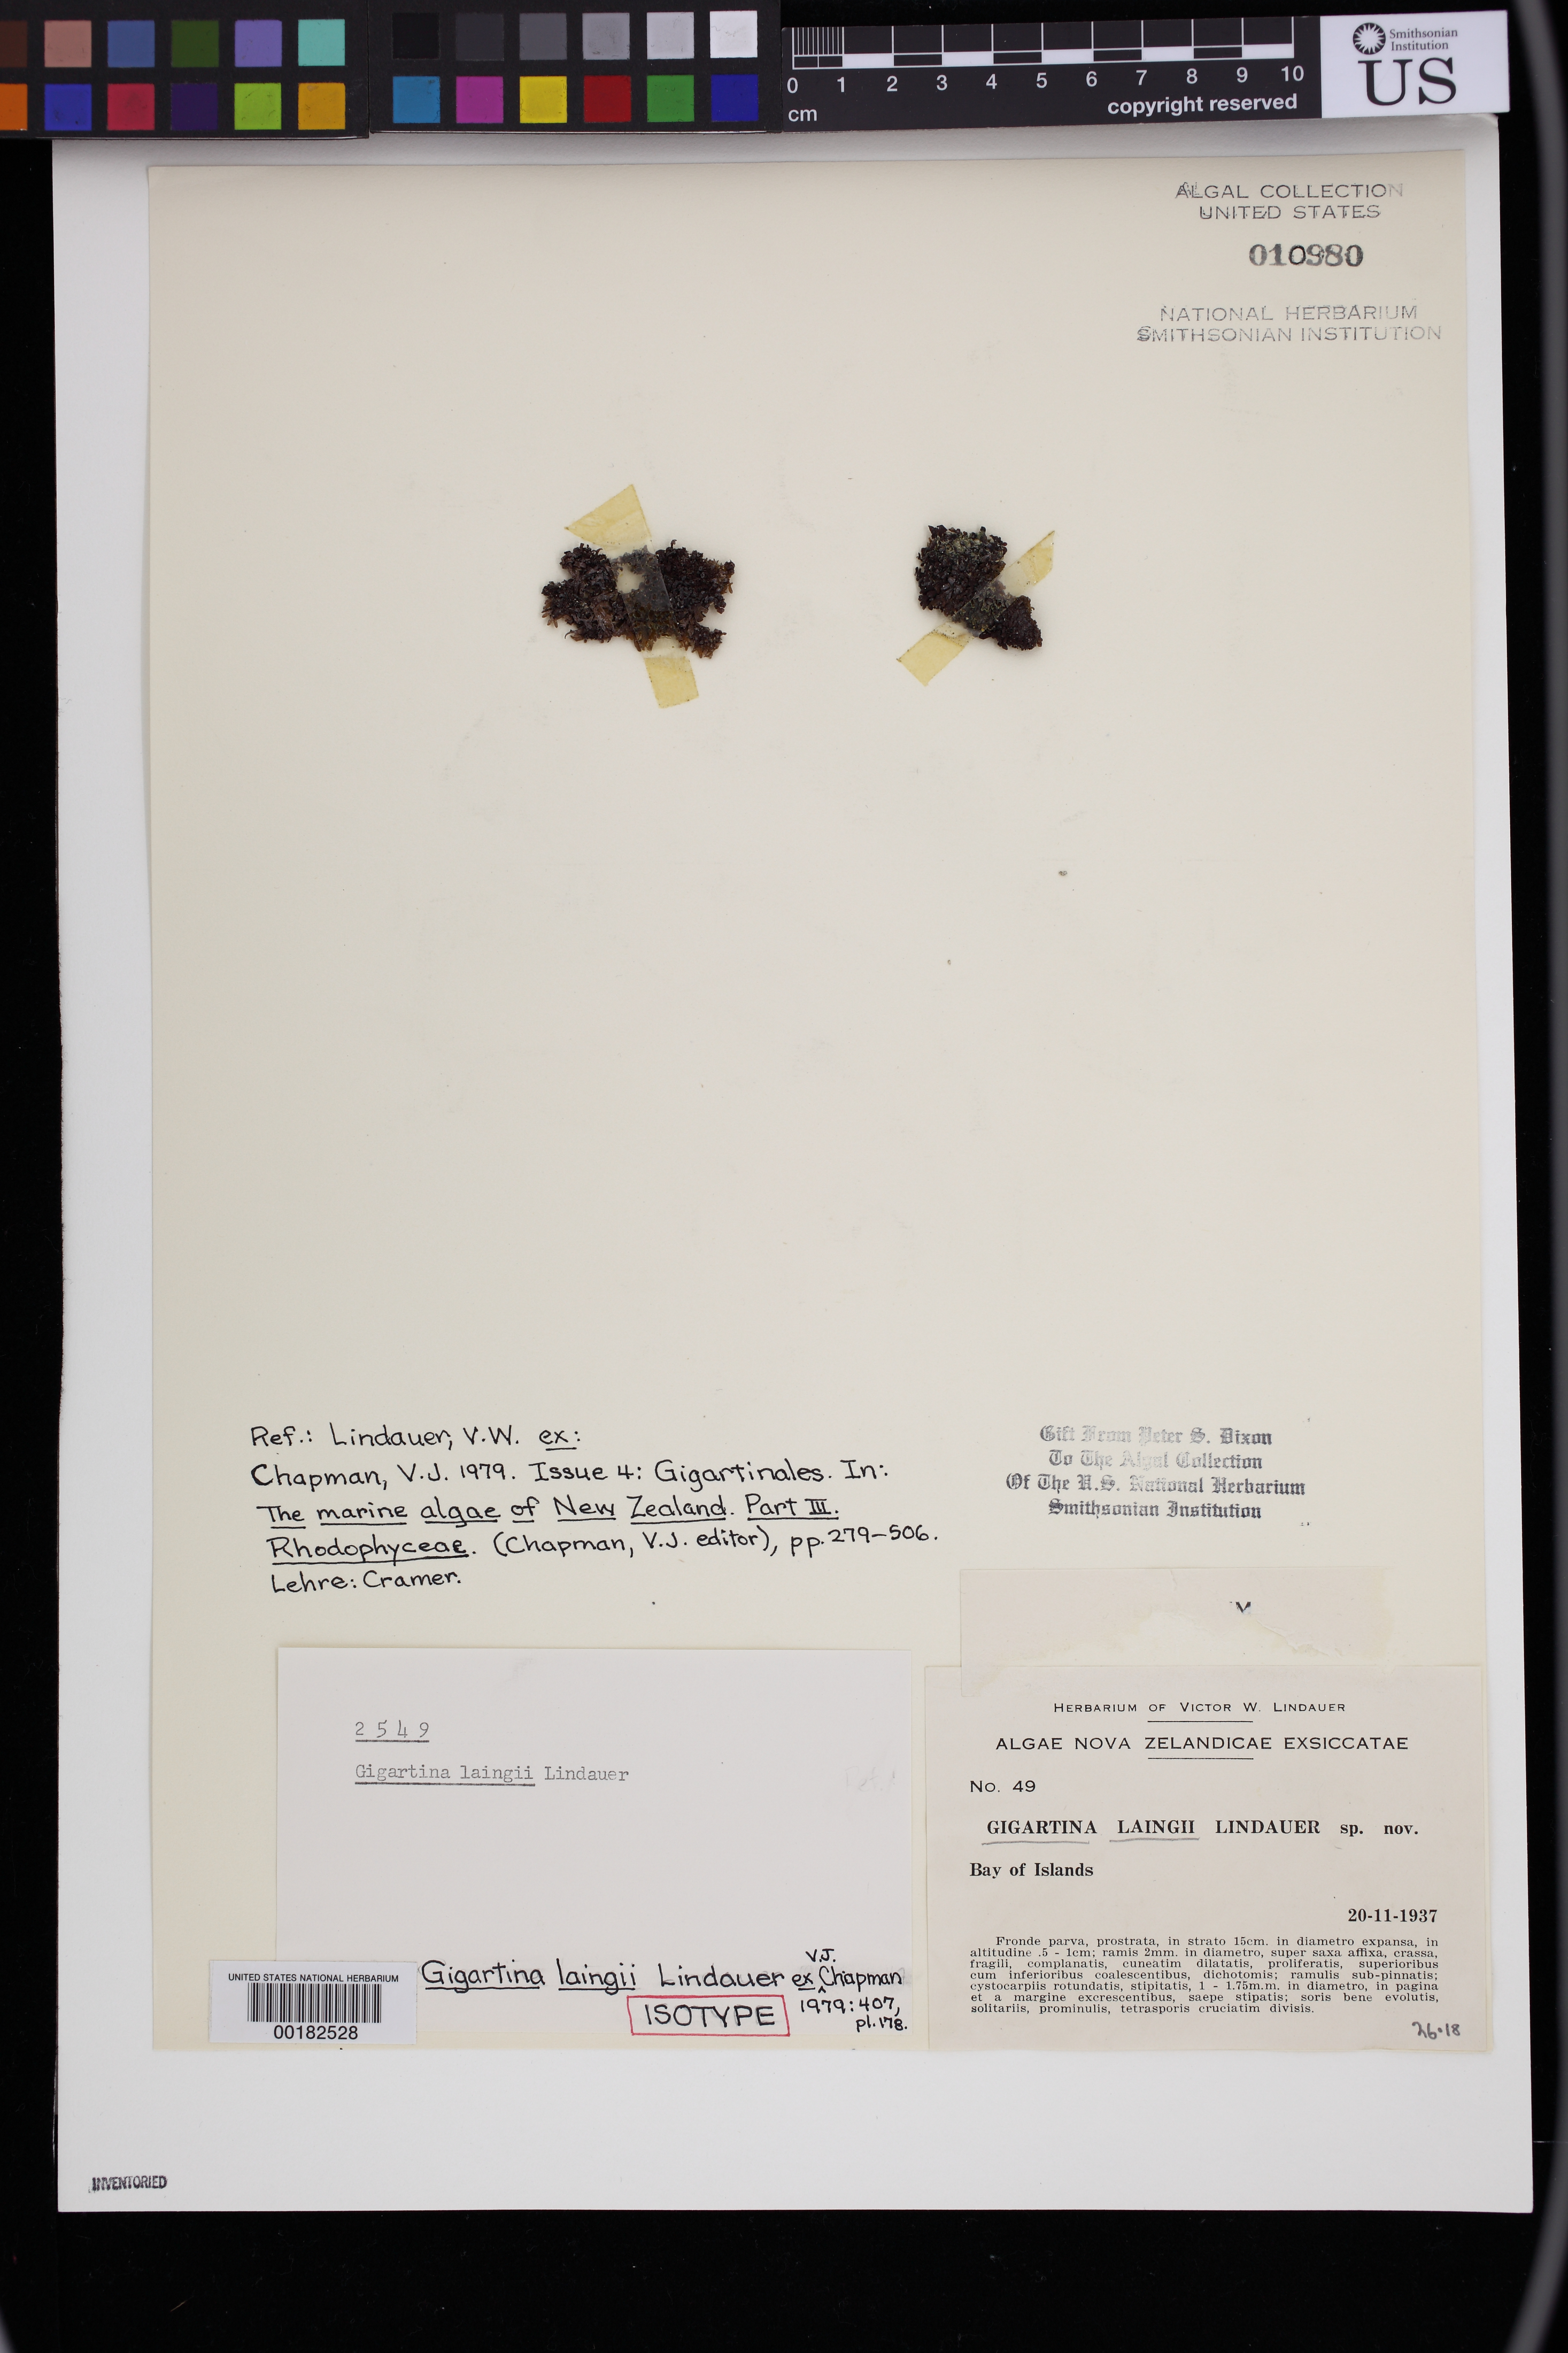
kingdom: Plantae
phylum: Rhodophyta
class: Florideophyceae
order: Gigartinales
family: Gigartinaceae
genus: Gigartina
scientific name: Gigartina laingii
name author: Lindauer ex V.J. Chapm.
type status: Isotype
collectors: Lindauer, V. W. (herbarium)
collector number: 49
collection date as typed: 20 Nov 1937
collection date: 1937-11-20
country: New Zealand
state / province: Northland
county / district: Far North District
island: North Island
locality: Bay of Islands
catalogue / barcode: US 10980